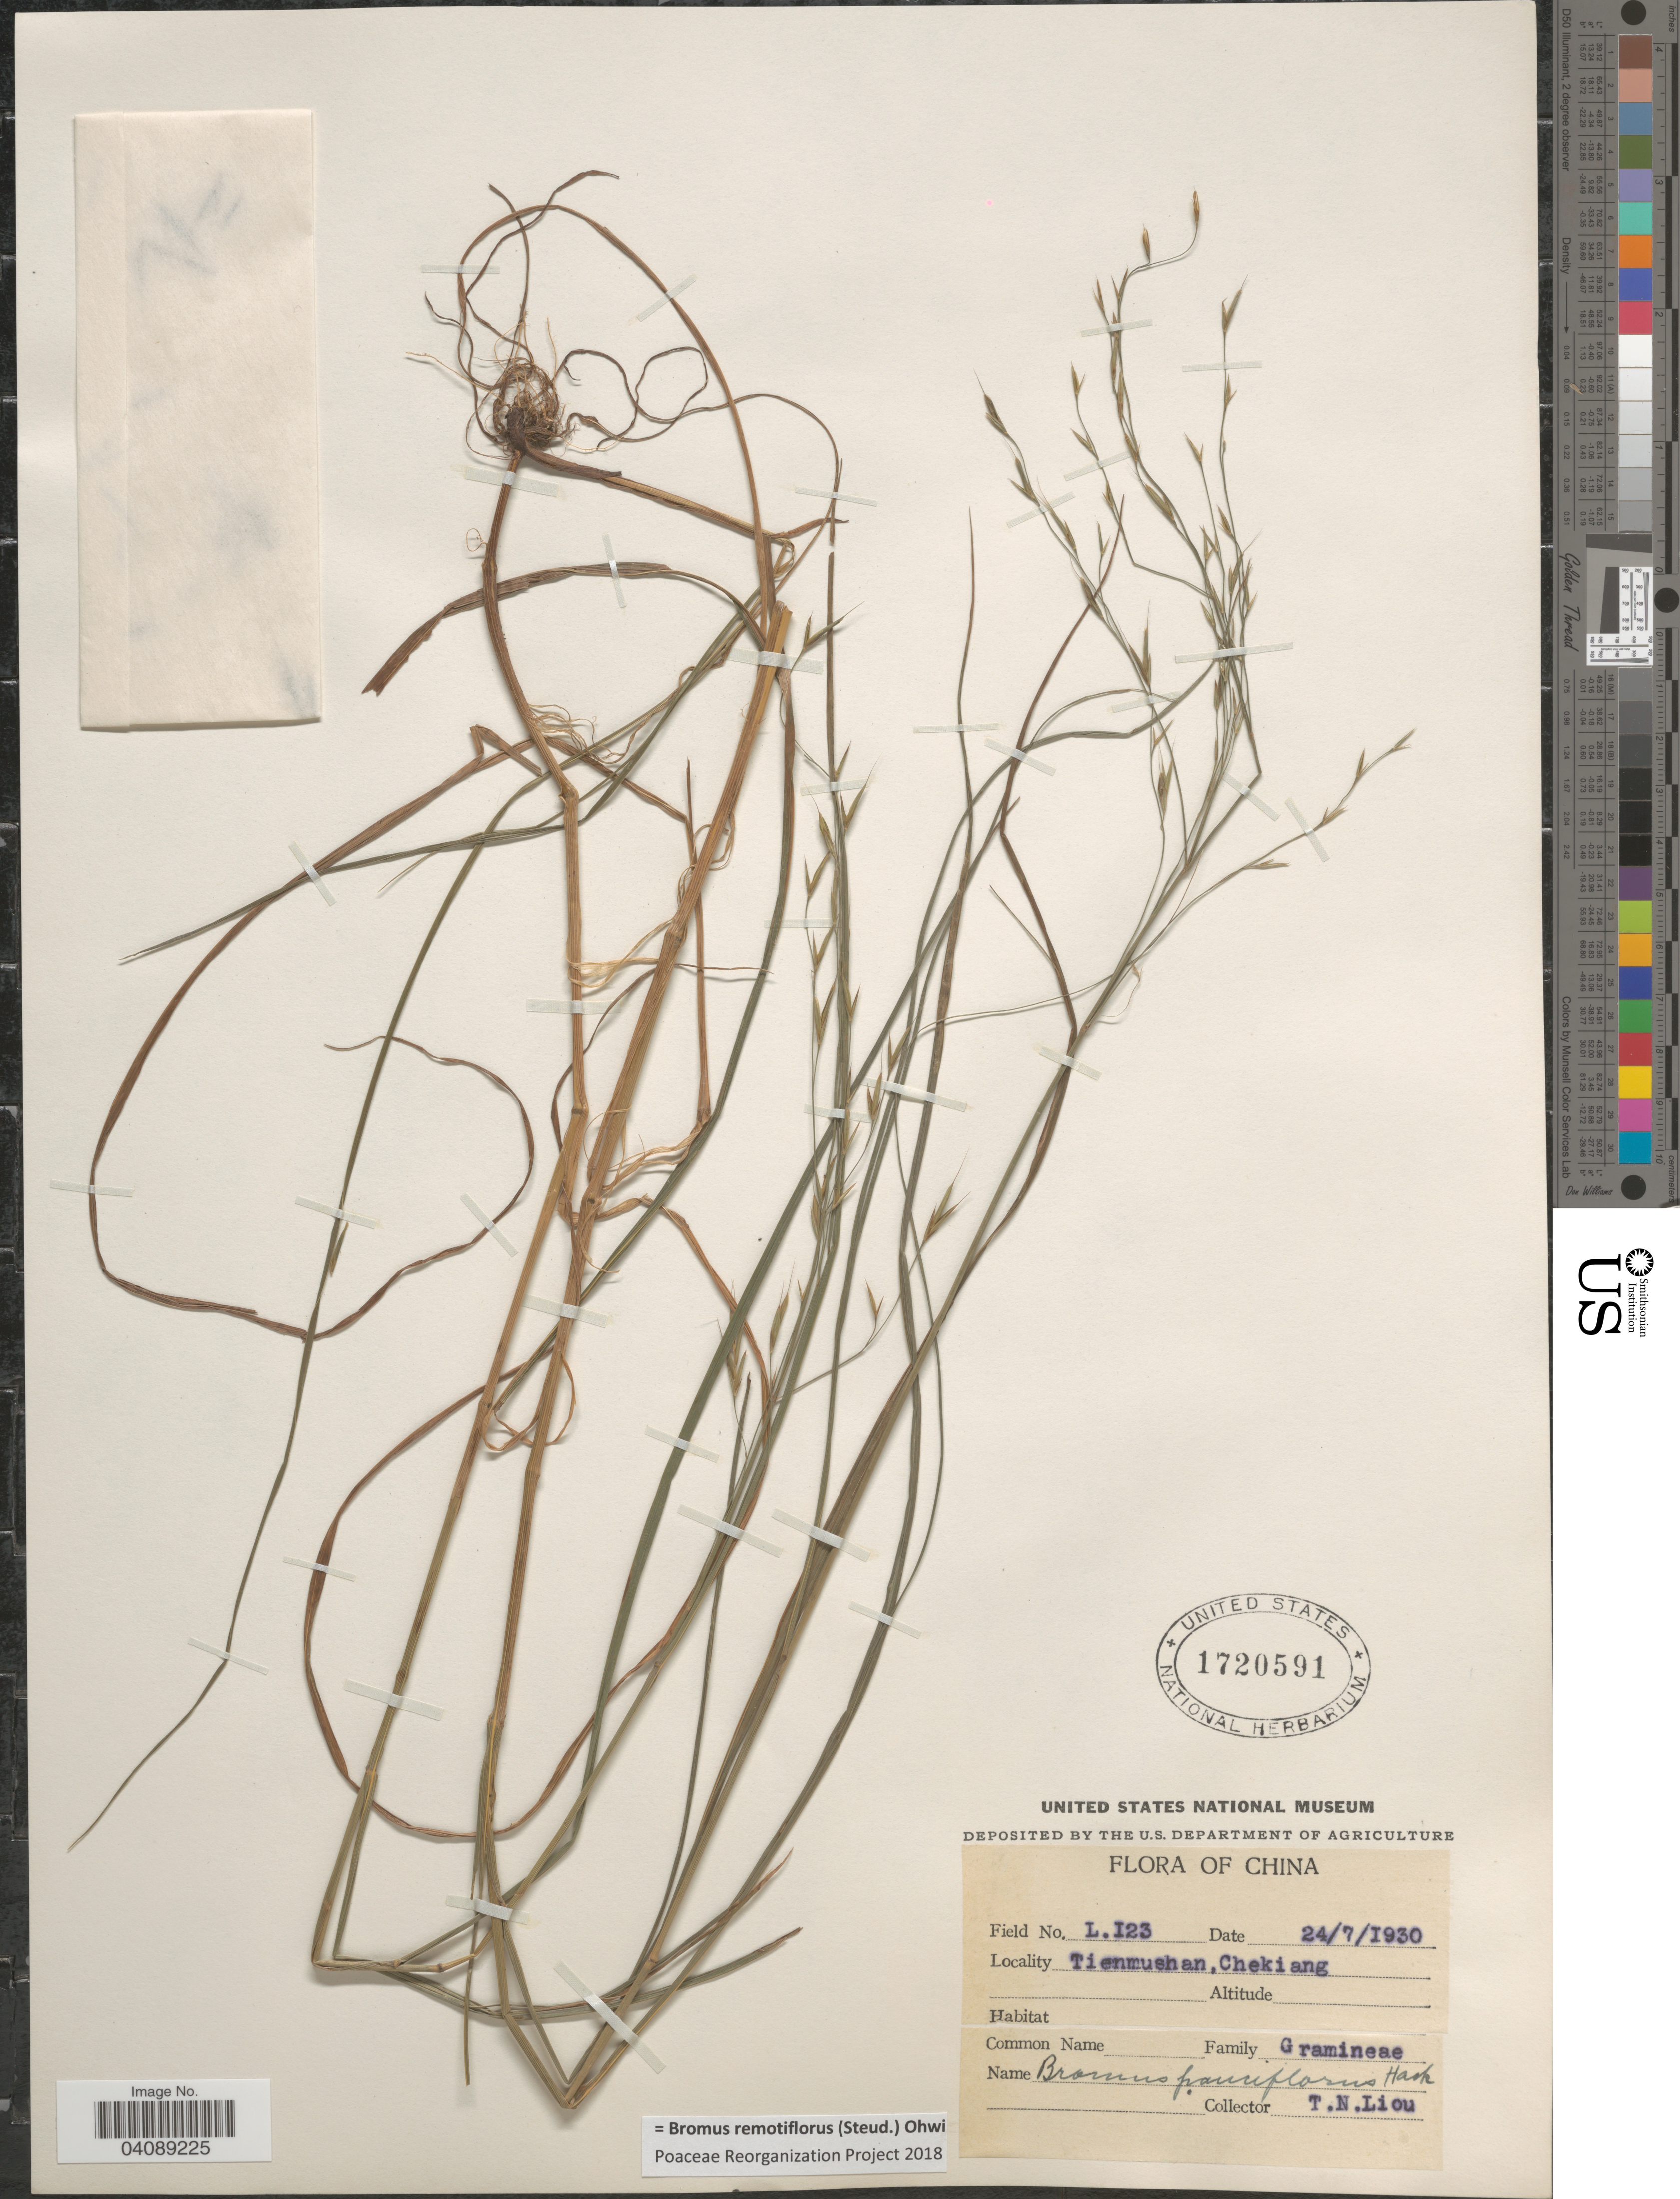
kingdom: Plantae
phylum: Tracheophyta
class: Liliopsida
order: Poales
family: Poaceae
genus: Bromus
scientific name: Bromus remotiflorus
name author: (Steud.) Ohwi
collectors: T. N. Liou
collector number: L.123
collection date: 1930-07-24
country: China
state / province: Zhejiang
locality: Tienmushan, Chekiang.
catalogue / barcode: US 1720591